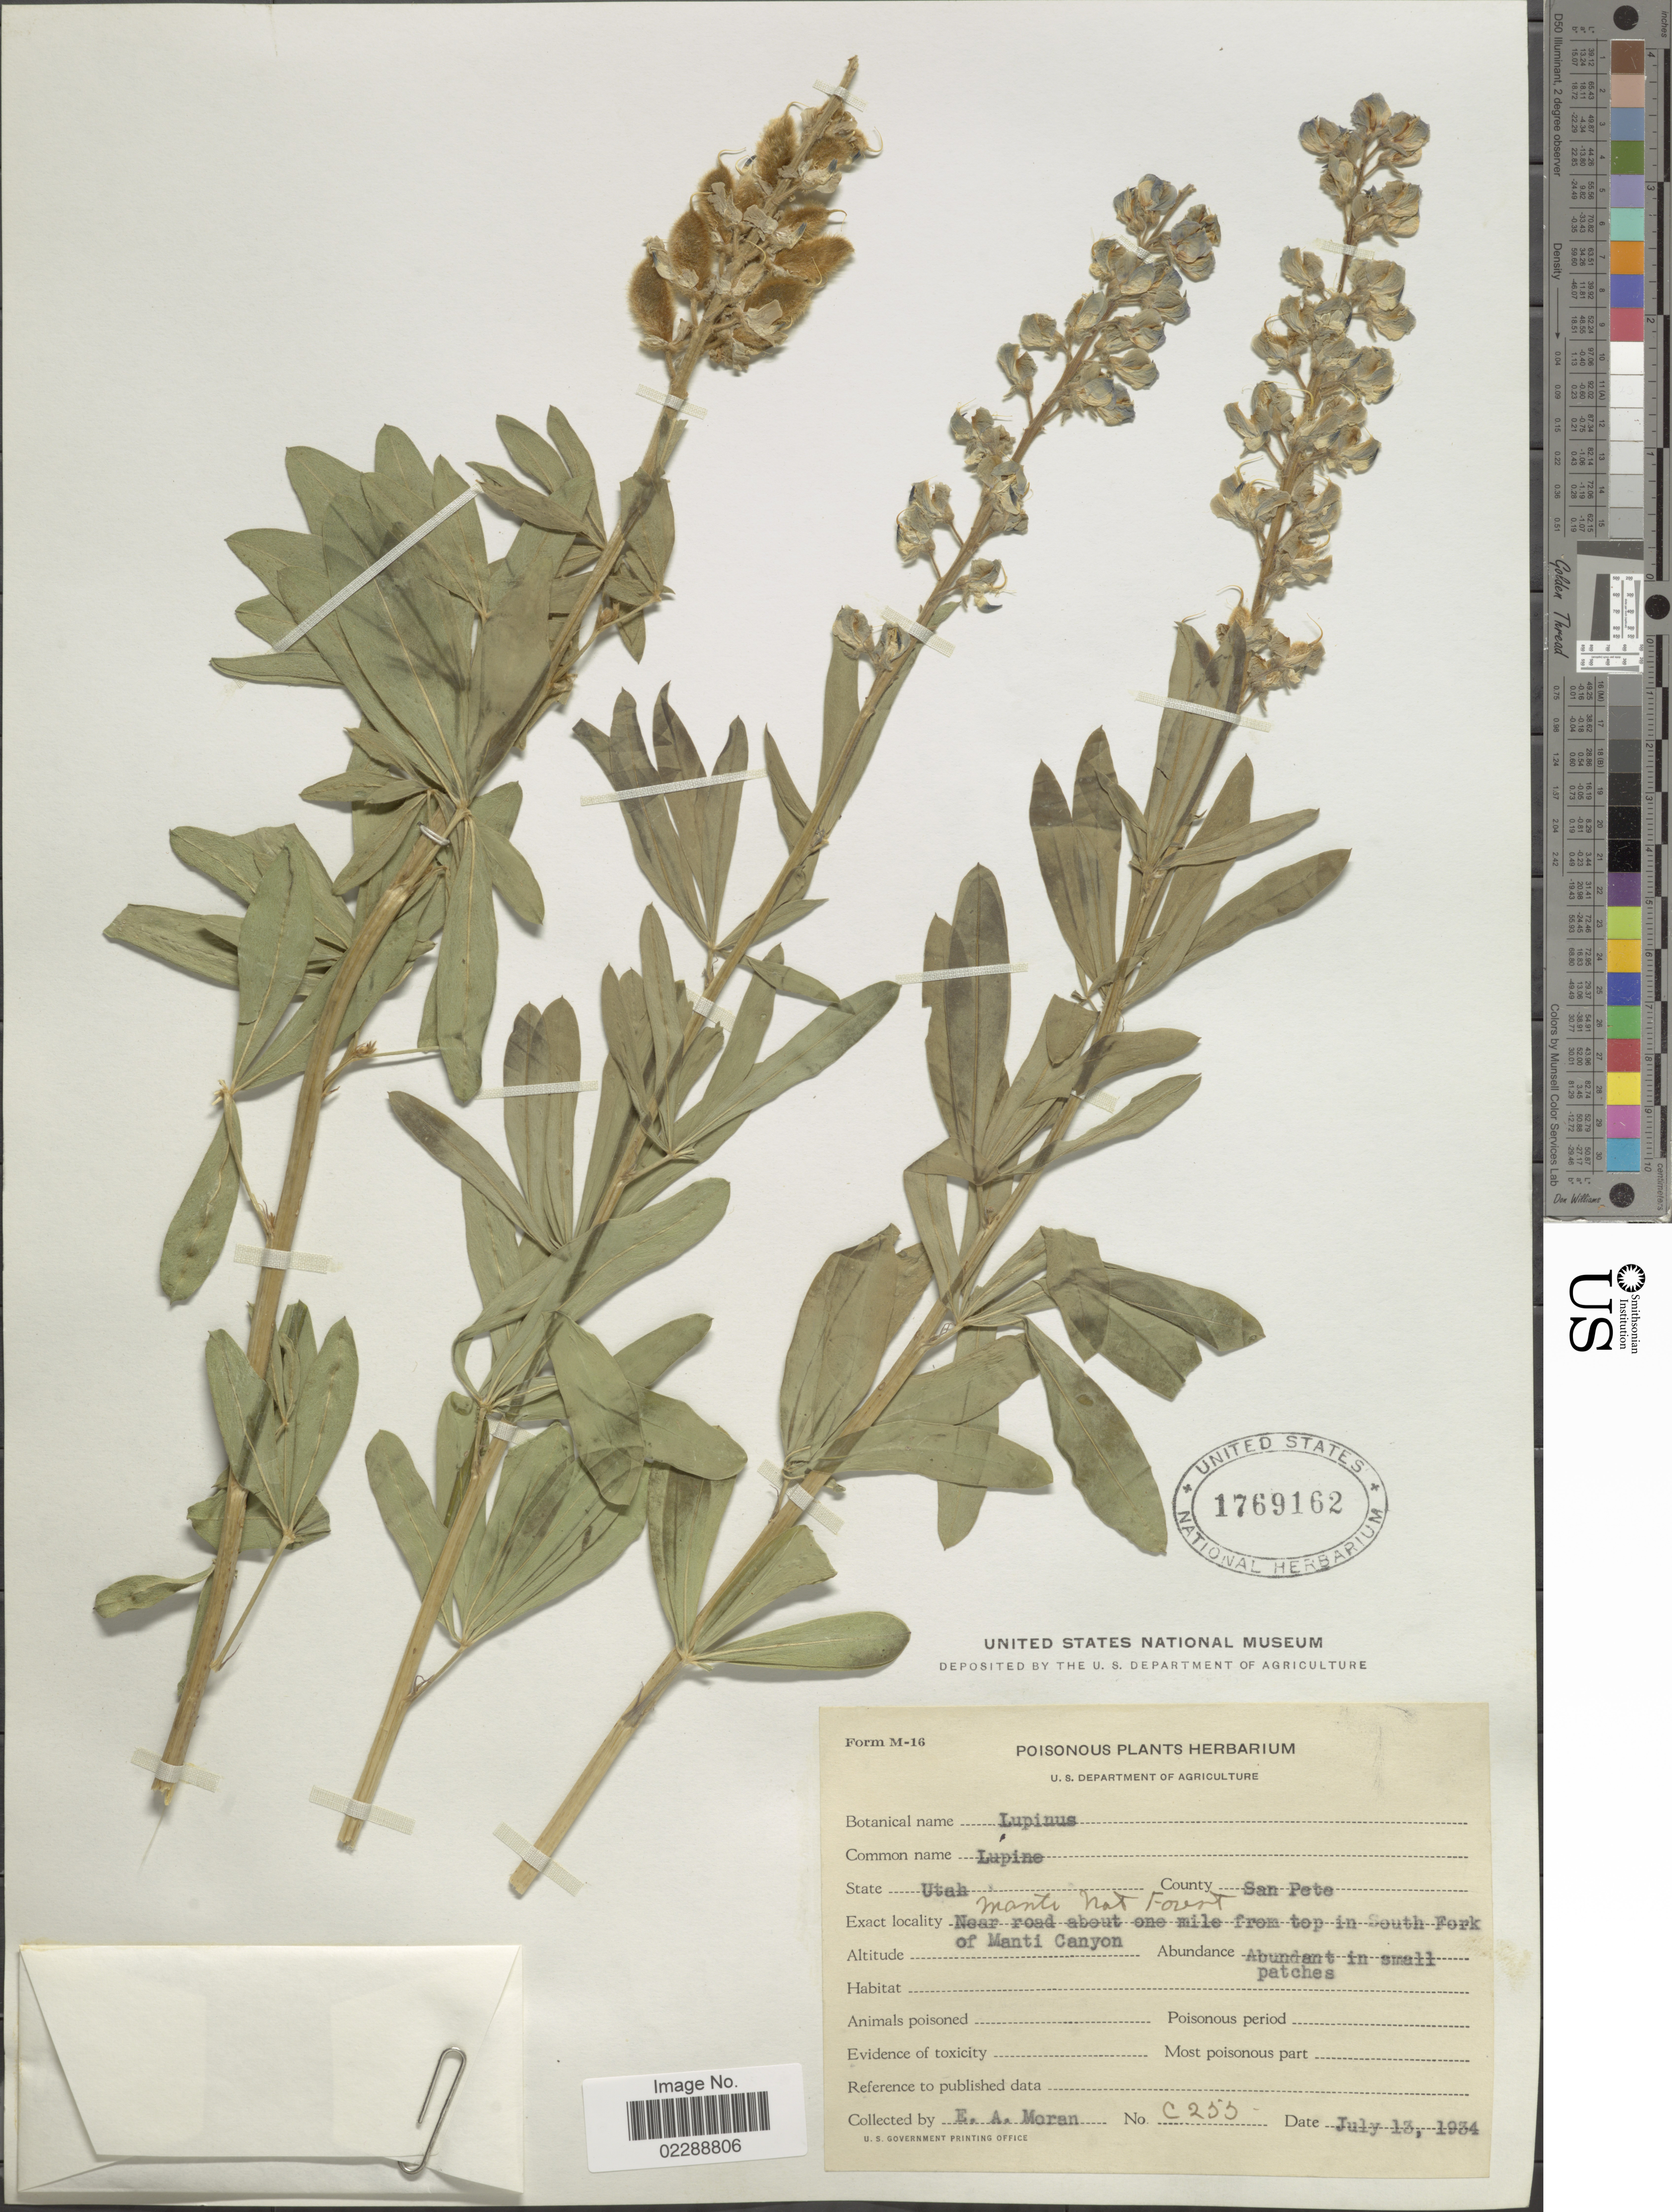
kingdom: Plantae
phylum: Tracheophyta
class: Magnoliopsida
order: Fabales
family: Fabaceae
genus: Lupinus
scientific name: Lupinus sp.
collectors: E. A. Moran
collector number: C 255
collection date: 1934-07-13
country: United States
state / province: Utah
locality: State Utah, County San Pete, Near road about one mile from top in South Fork of Manti Canyon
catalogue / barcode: US 1769162